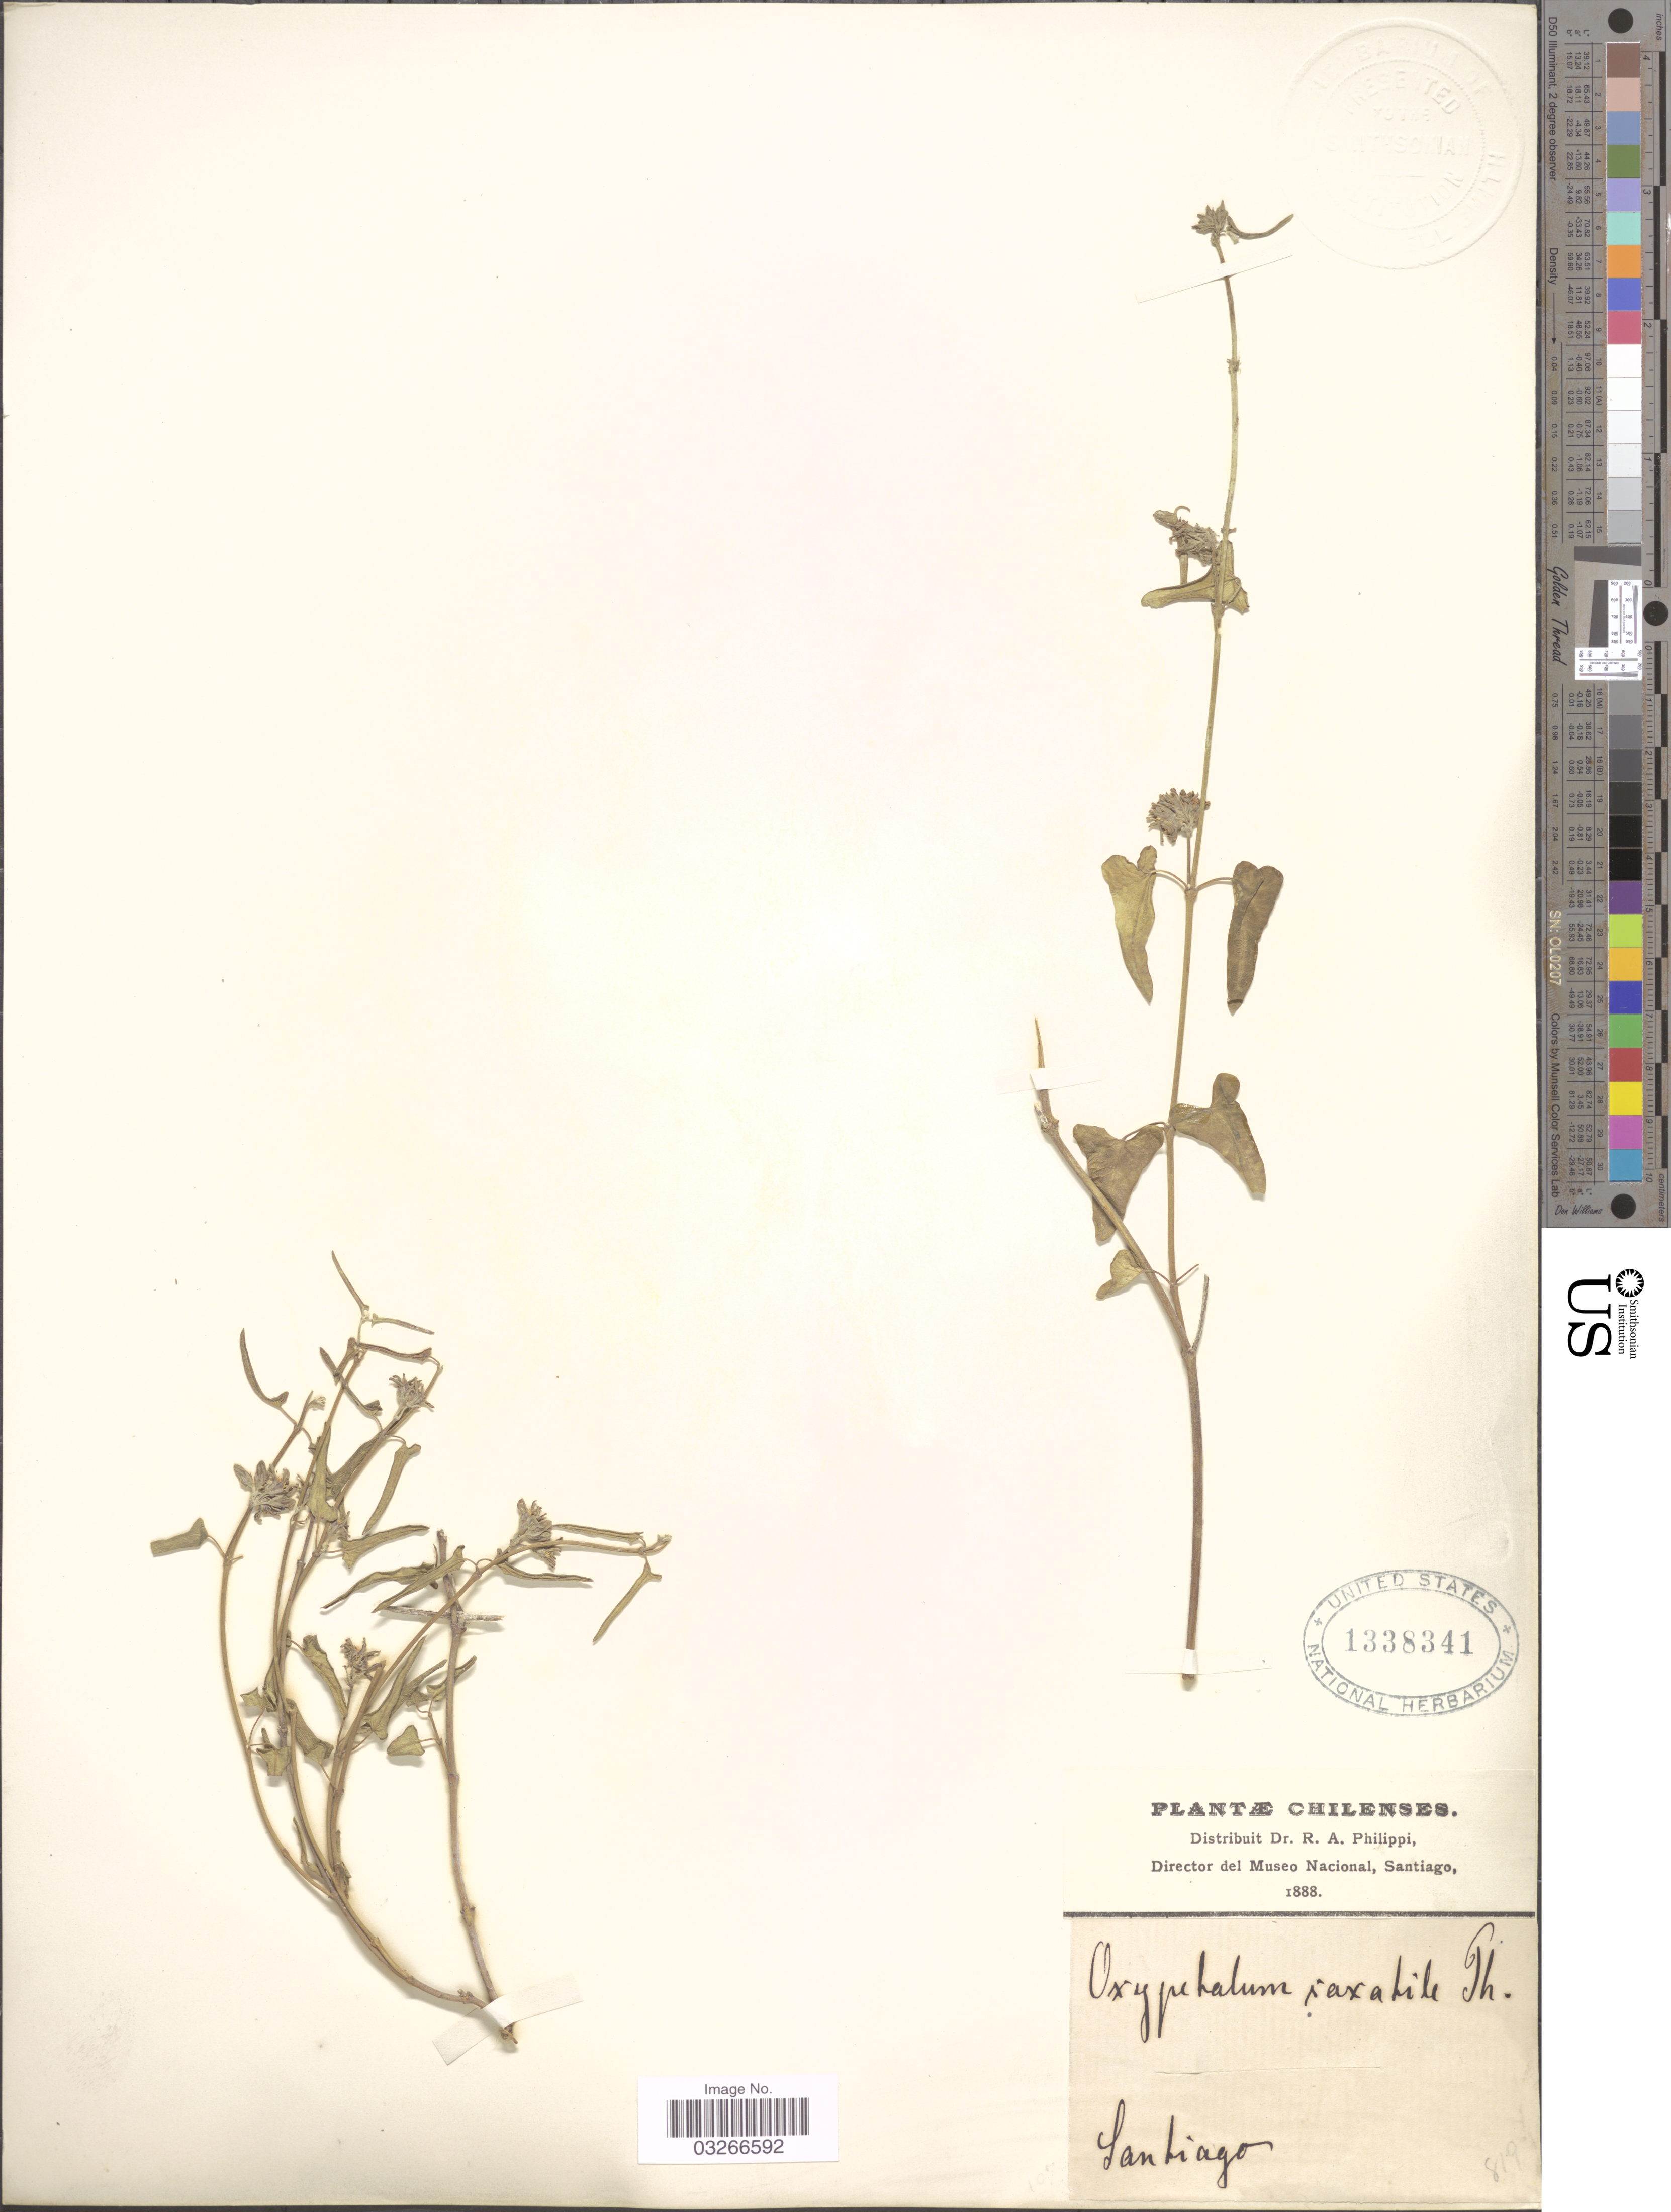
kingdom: Plantae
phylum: Tracheophyta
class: Magnoliopsida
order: Gentianales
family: Apocynaceae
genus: Oxypetalum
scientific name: Oxypetalum saxatile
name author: Decne.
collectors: ex. herb. R.A. Philippi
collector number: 819?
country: Chile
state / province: Región Metropolitana (RM)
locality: Santiago.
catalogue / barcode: US 1338341